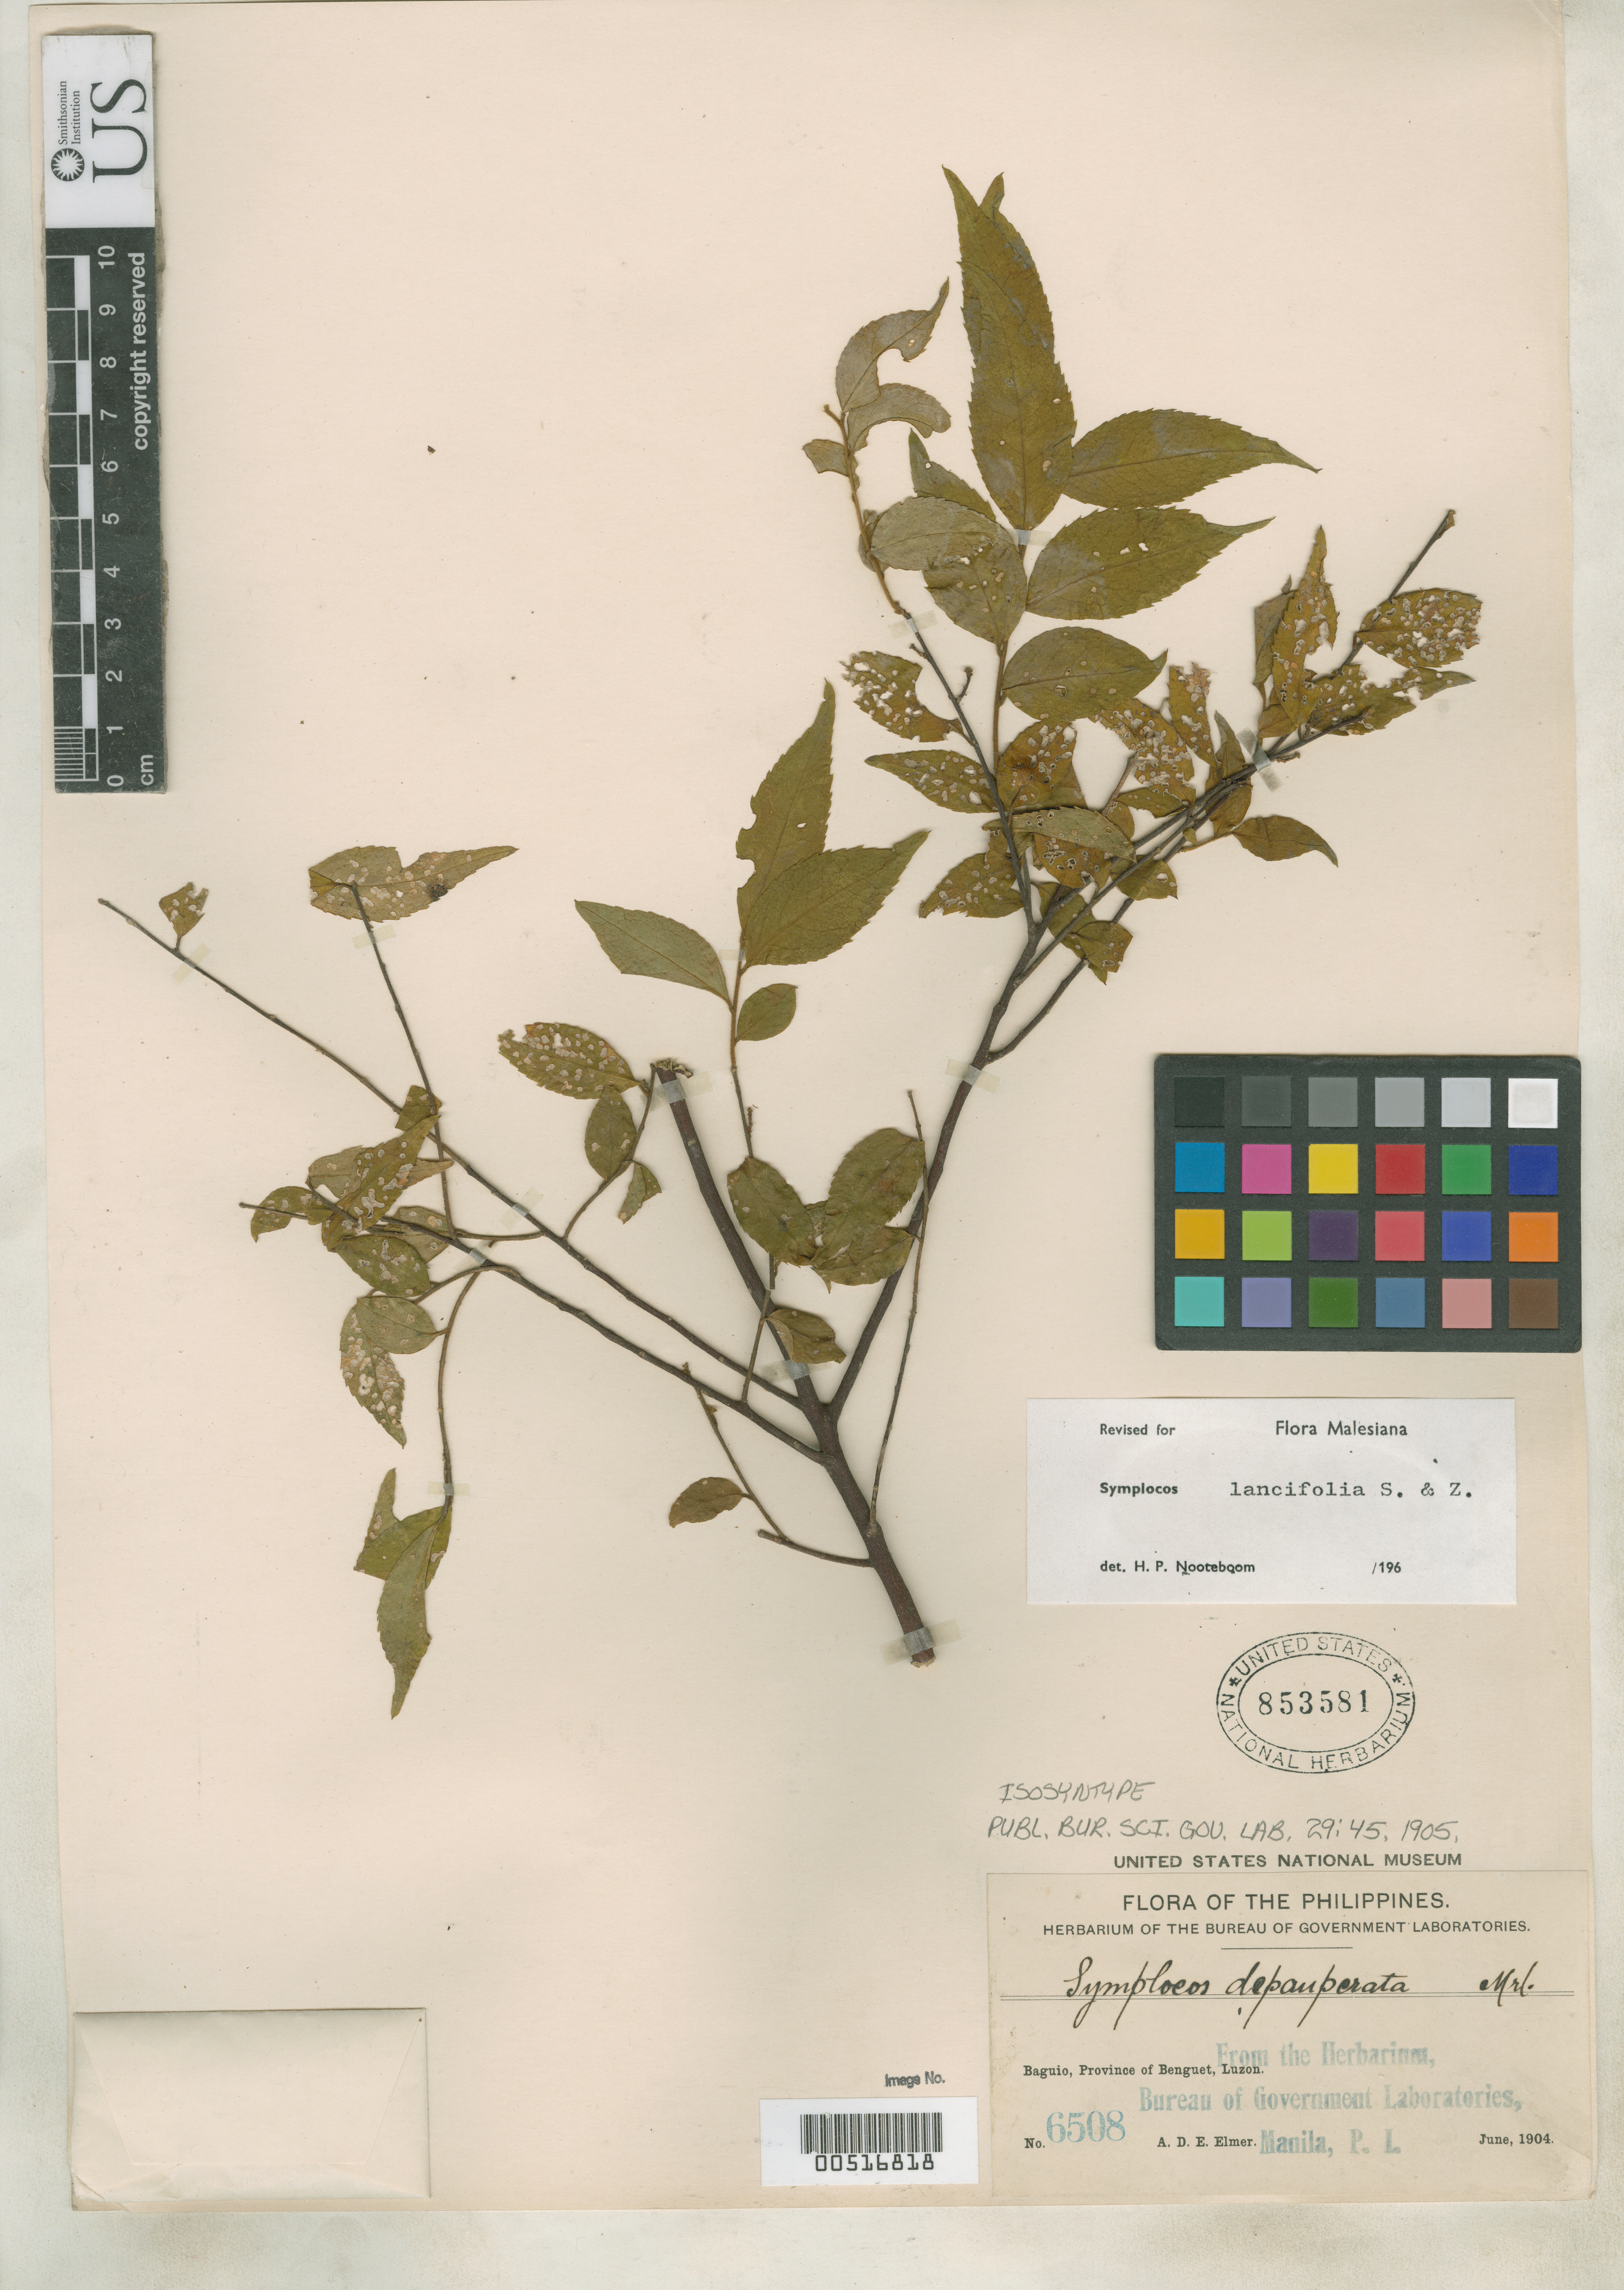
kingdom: Plantae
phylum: Tracheophyta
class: Magnoliopsida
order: Ericales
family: Symplocaceae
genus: Symplocos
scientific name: Symplocos depauperata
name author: Merr.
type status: Isosyntype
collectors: A. D. E. Elmer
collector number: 6508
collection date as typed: Jun 1904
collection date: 1904-06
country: Philippines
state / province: Cordillera (Administrative Region)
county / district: Benguet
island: Luzon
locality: Baguio.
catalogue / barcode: US 853581